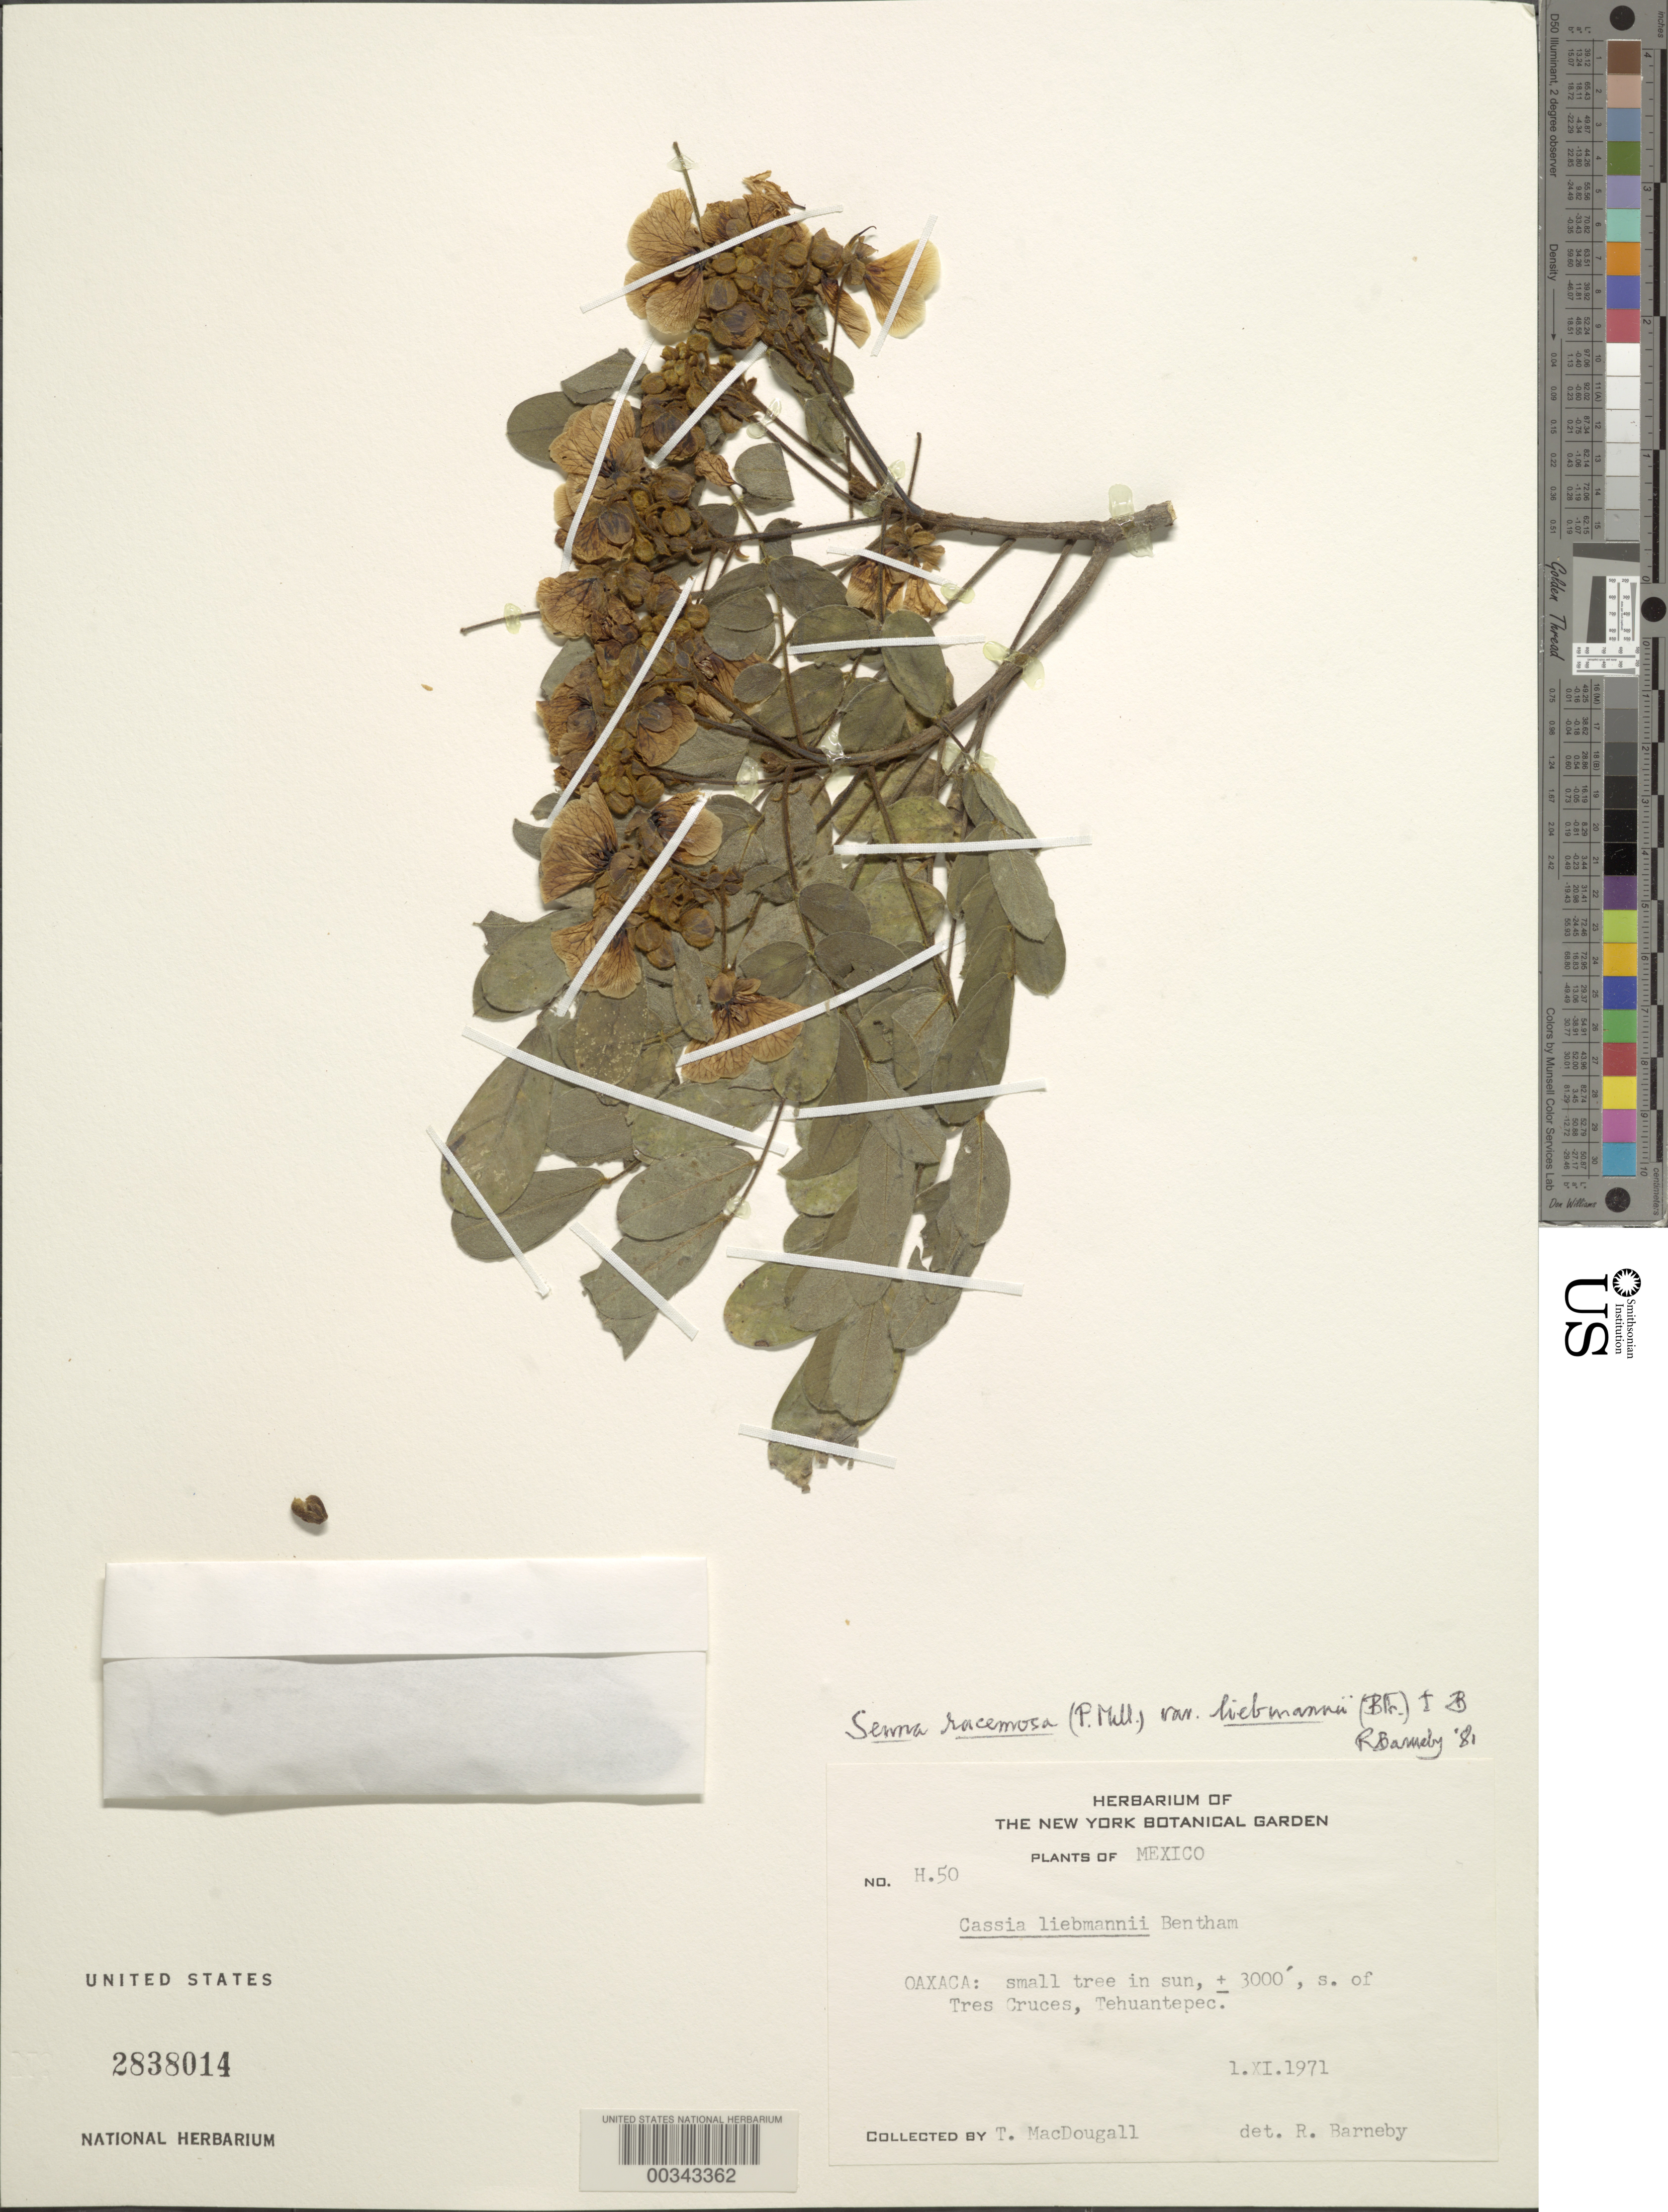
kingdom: Plantae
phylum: Tracheophyta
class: Magnoliopsida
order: Fabales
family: Fabaceae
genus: Senna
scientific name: Senna racemosa var. liebmannii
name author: (Benth.) H.S. Irwin & Barneby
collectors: T. Macdougall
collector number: H.50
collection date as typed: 01 Nov 1971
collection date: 1971-11-01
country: Mexico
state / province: Oaxaca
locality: S of tres cruces, Tehuantepec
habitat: In sun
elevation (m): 914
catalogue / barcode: US 2838014